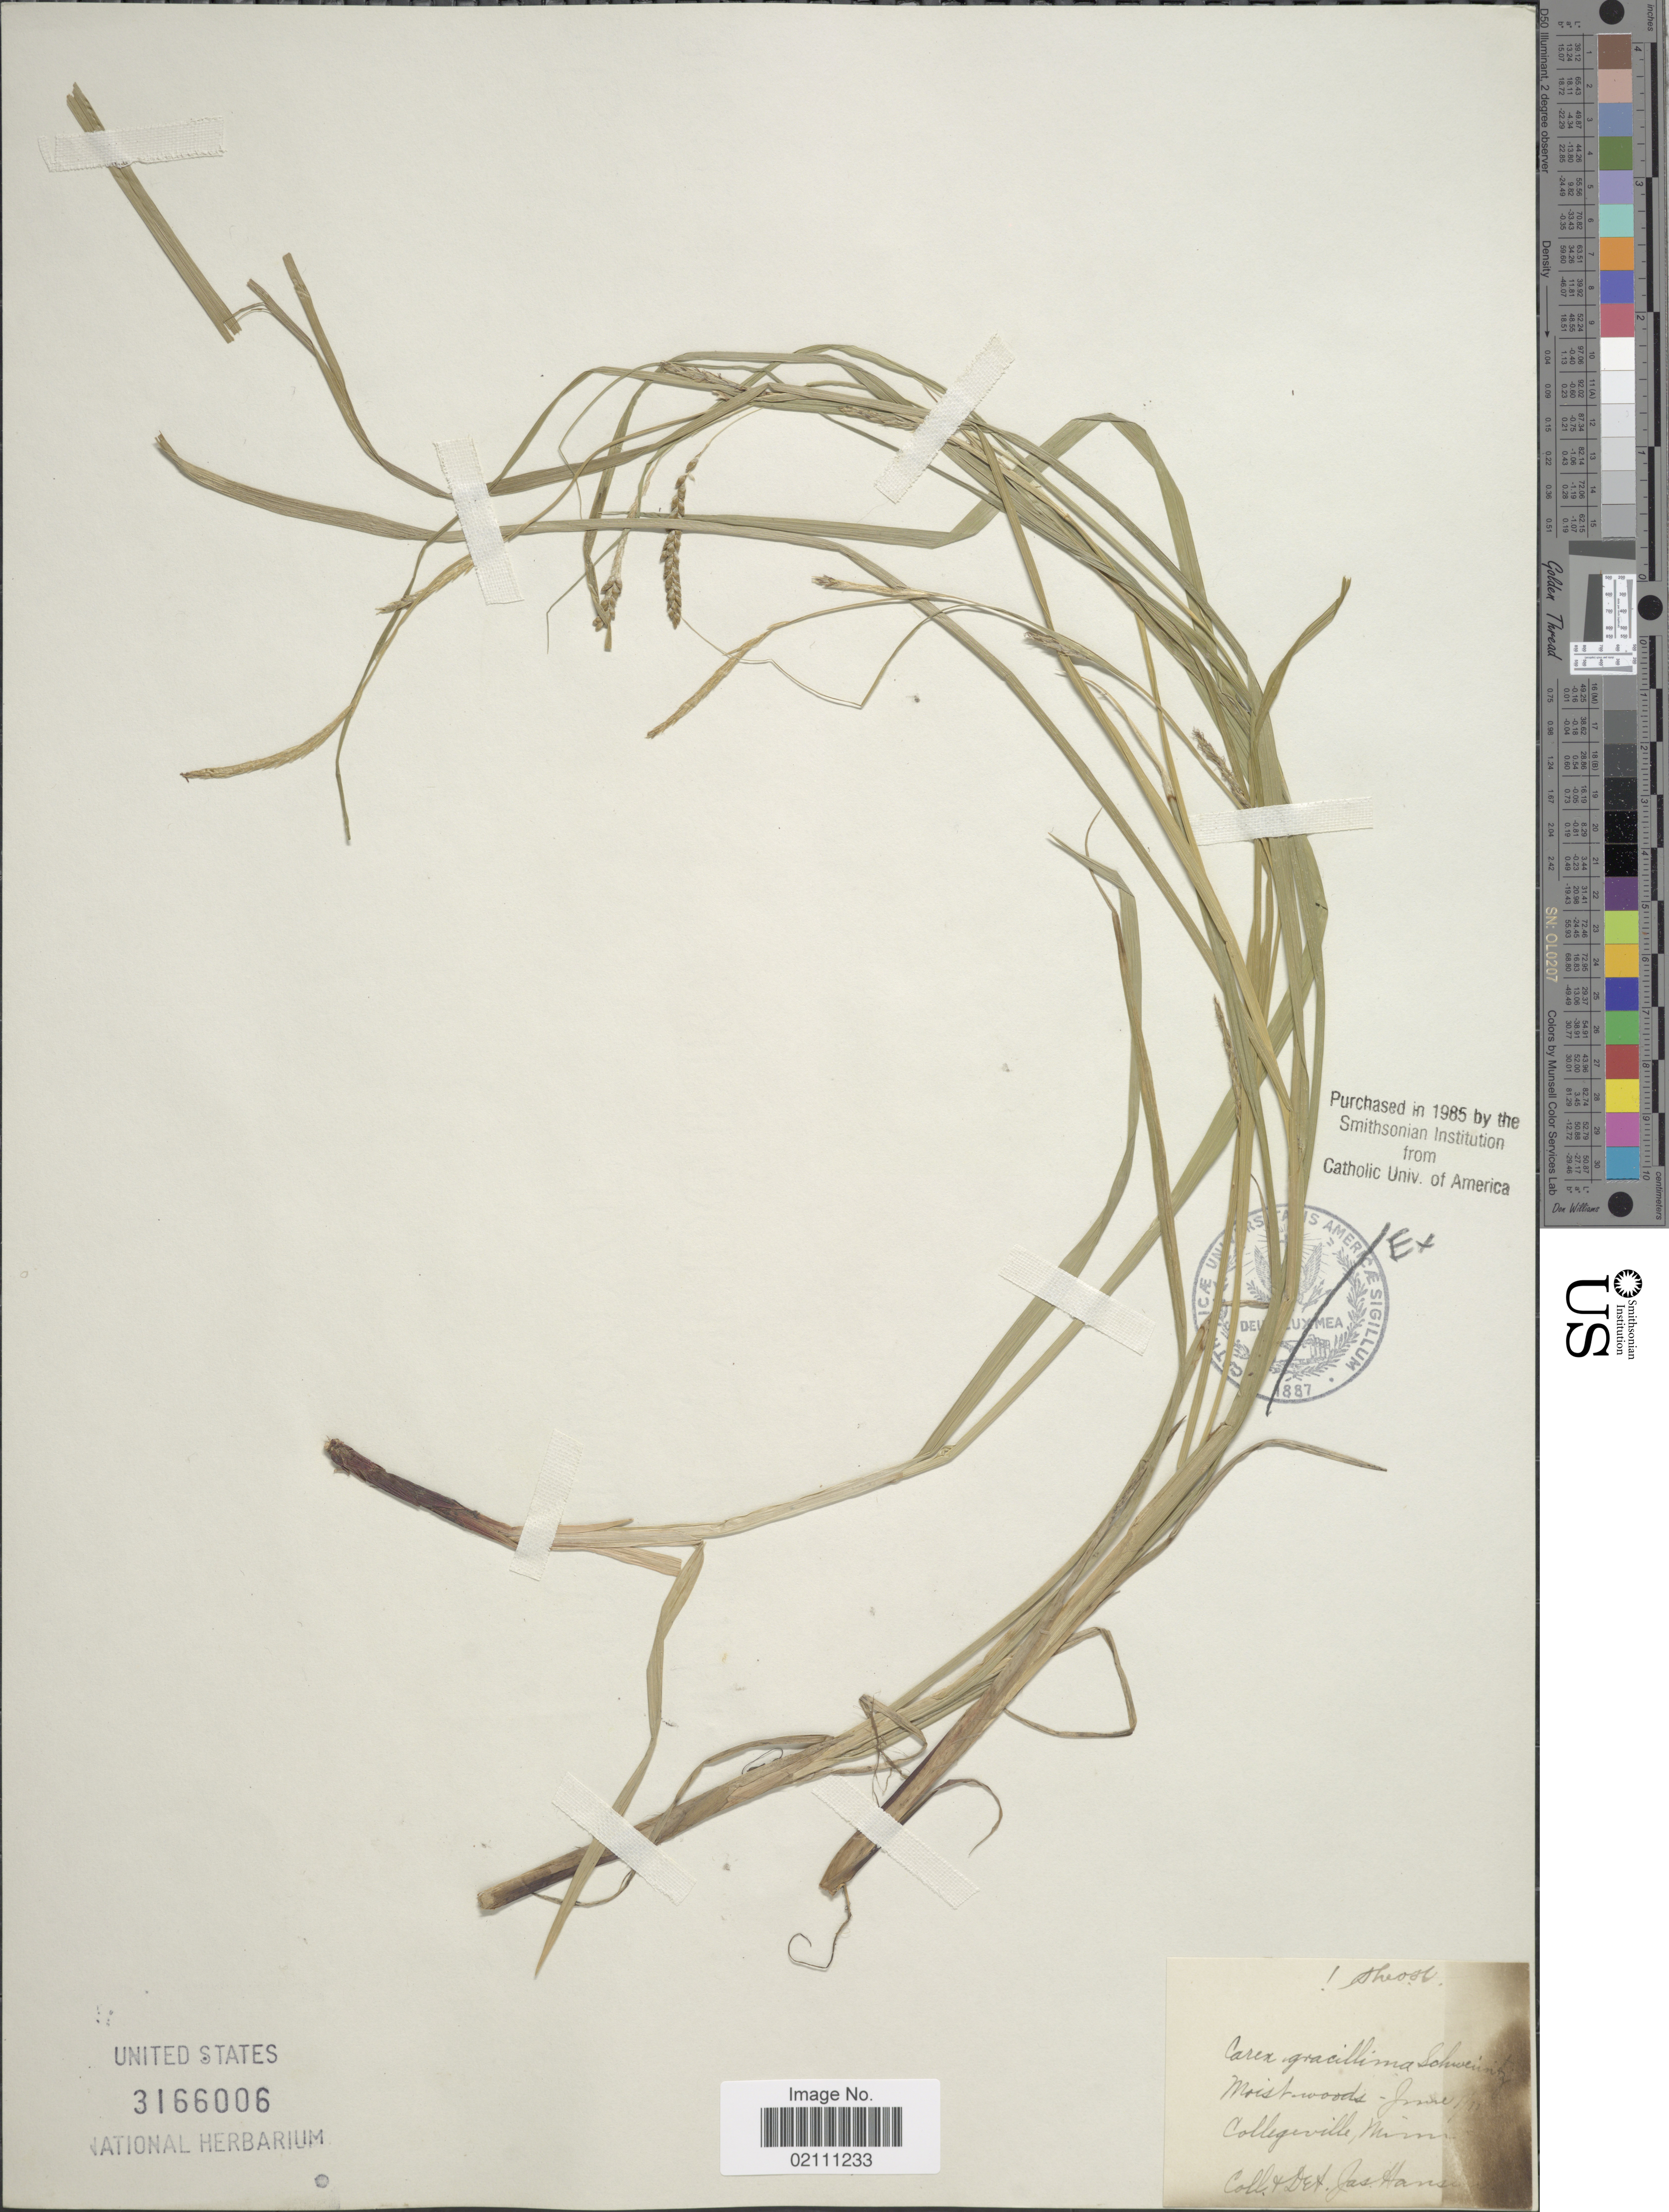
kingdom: Plantae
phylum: Tracheophyta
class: Liliopsida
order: Poales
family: Cyperaceae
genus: Carex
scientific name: Carex gracillima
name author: Schwein.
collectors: J. Hansen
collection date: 1911-06-01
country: United States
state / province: Minnesota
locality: Moist woods, Collegeville.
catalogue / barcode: US 3166006